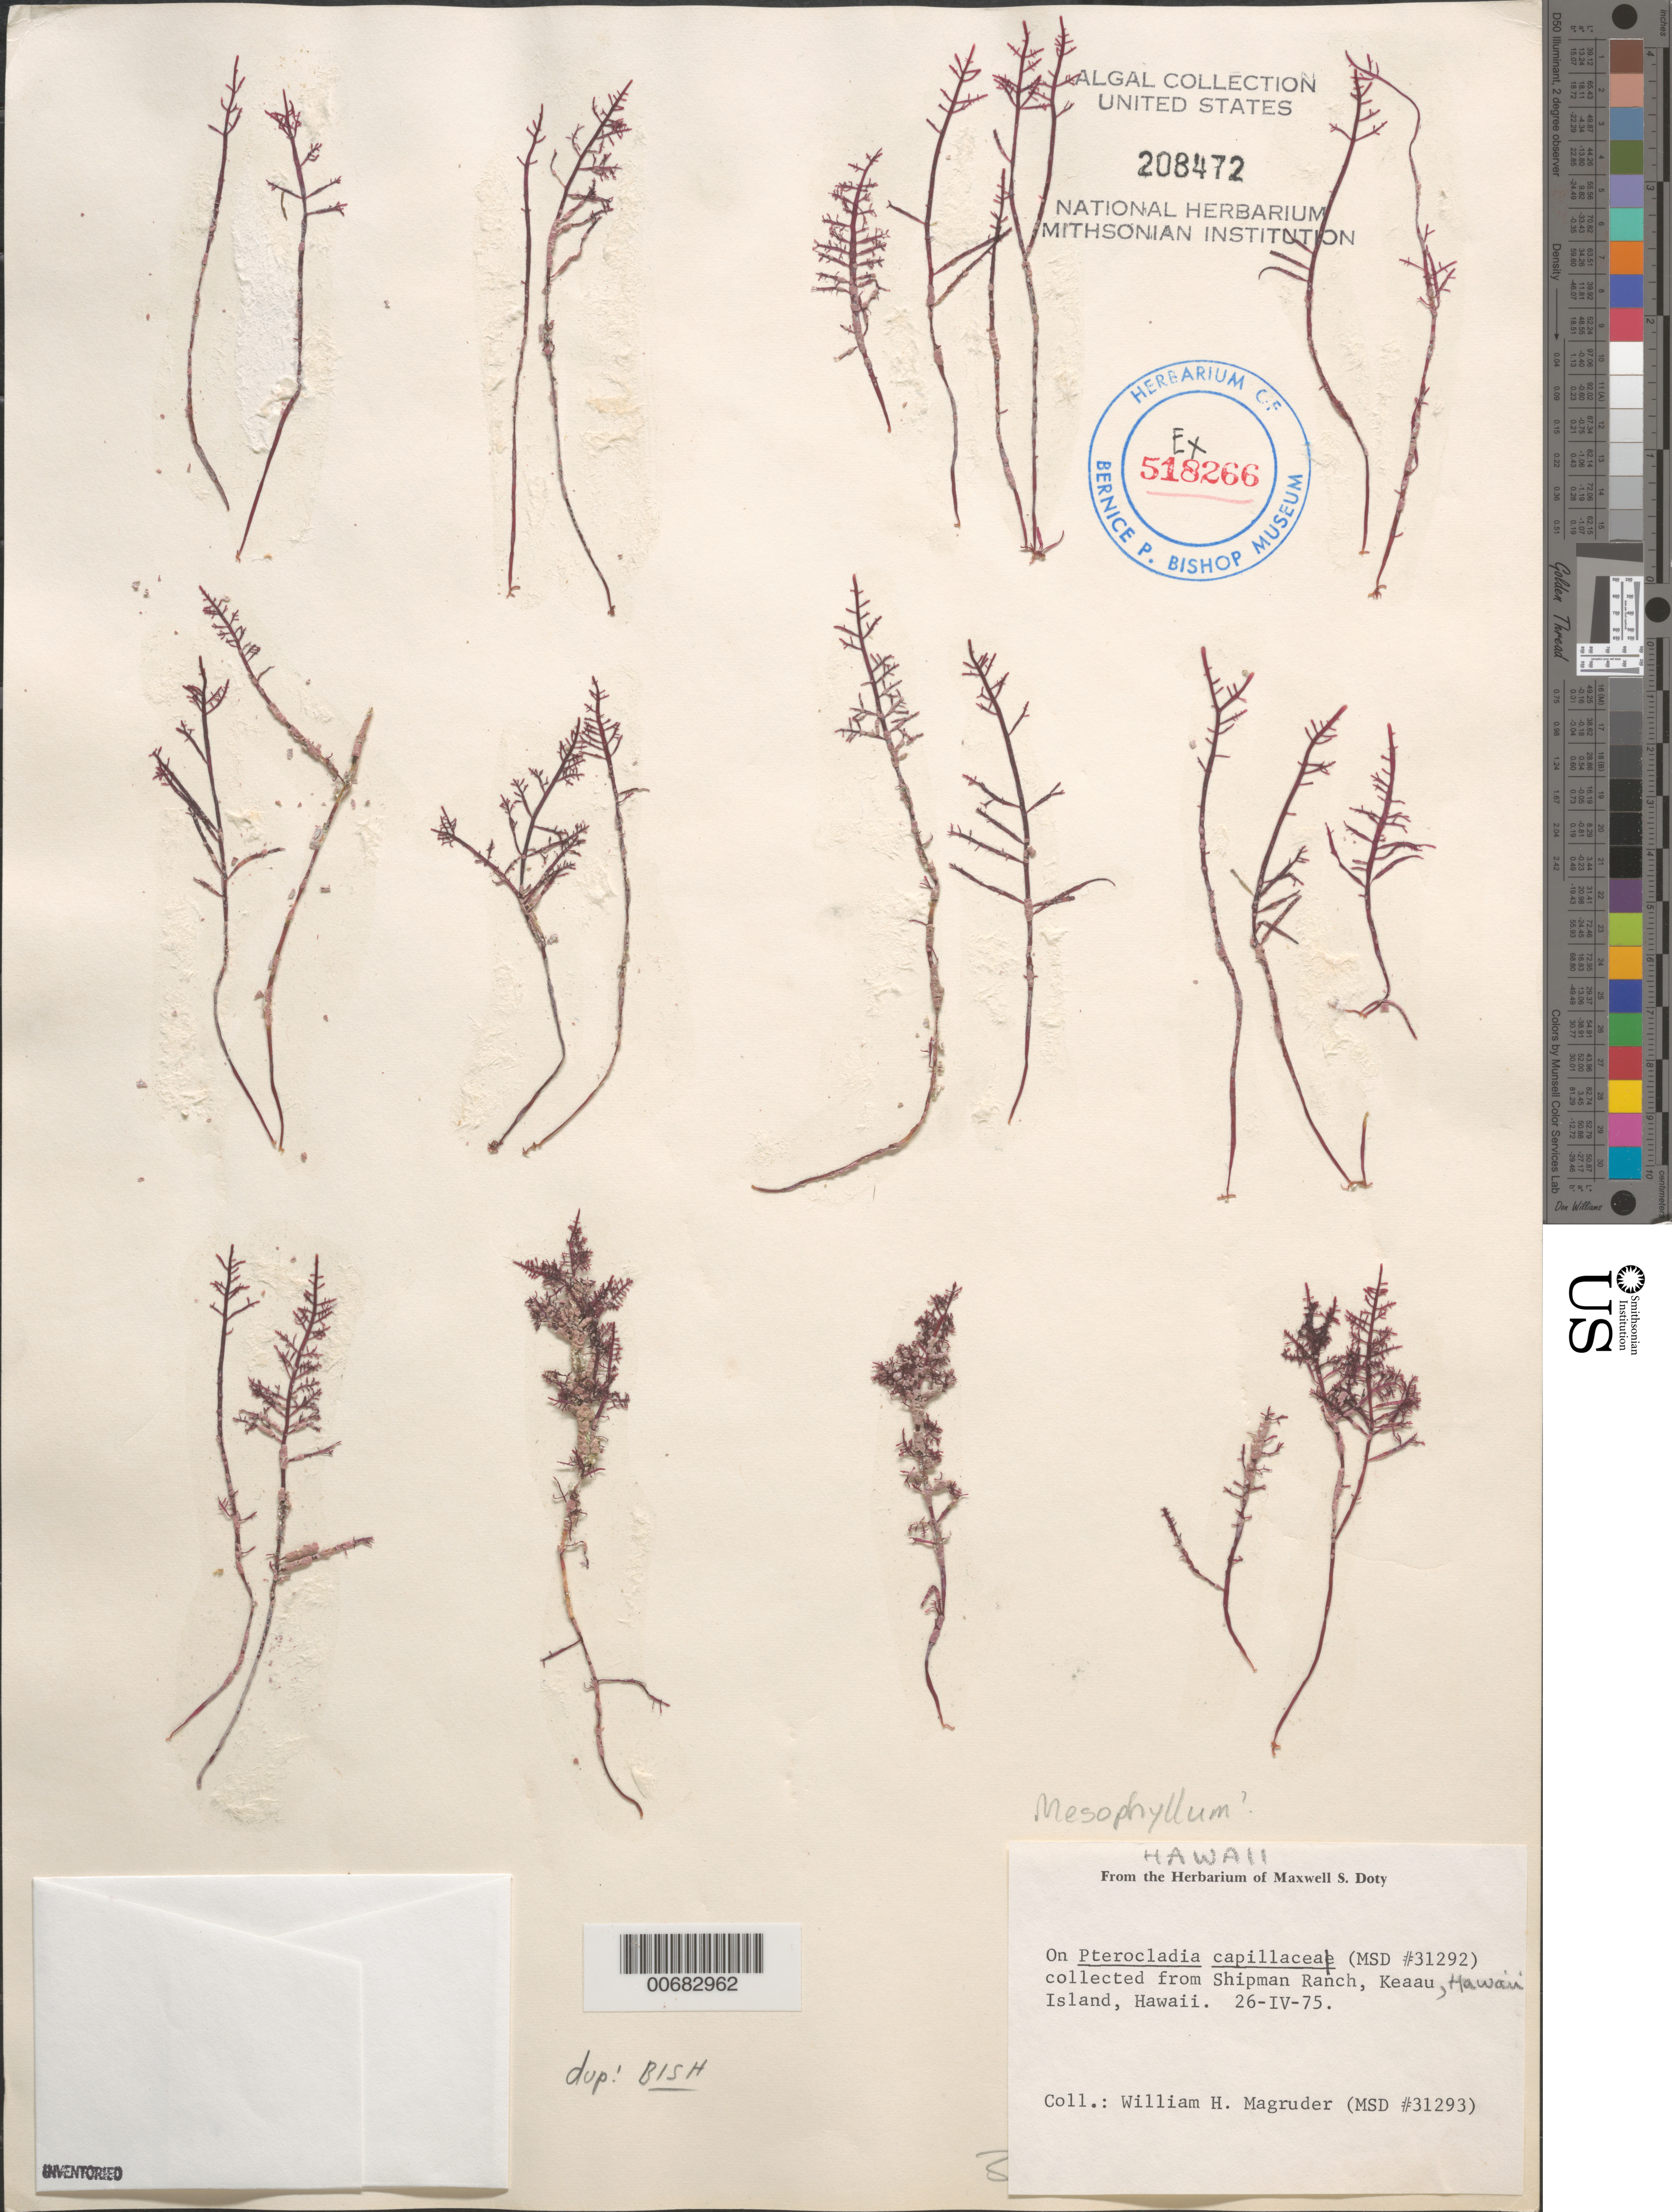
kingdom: Plantae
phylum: Rhodophyta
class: Florideophyceae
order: Corallinales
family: Mesophyllumaceae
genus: Mesophyllum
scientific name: Mesophyllum sp.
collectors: W. Magruder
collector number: MSD 31293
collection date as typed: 26 Apr 1975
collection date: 1975-04-26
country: United States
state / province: Hawaii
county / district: Hawaii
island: Hawaii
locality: Shipman Ranch, Keaau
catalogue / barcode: US 208472